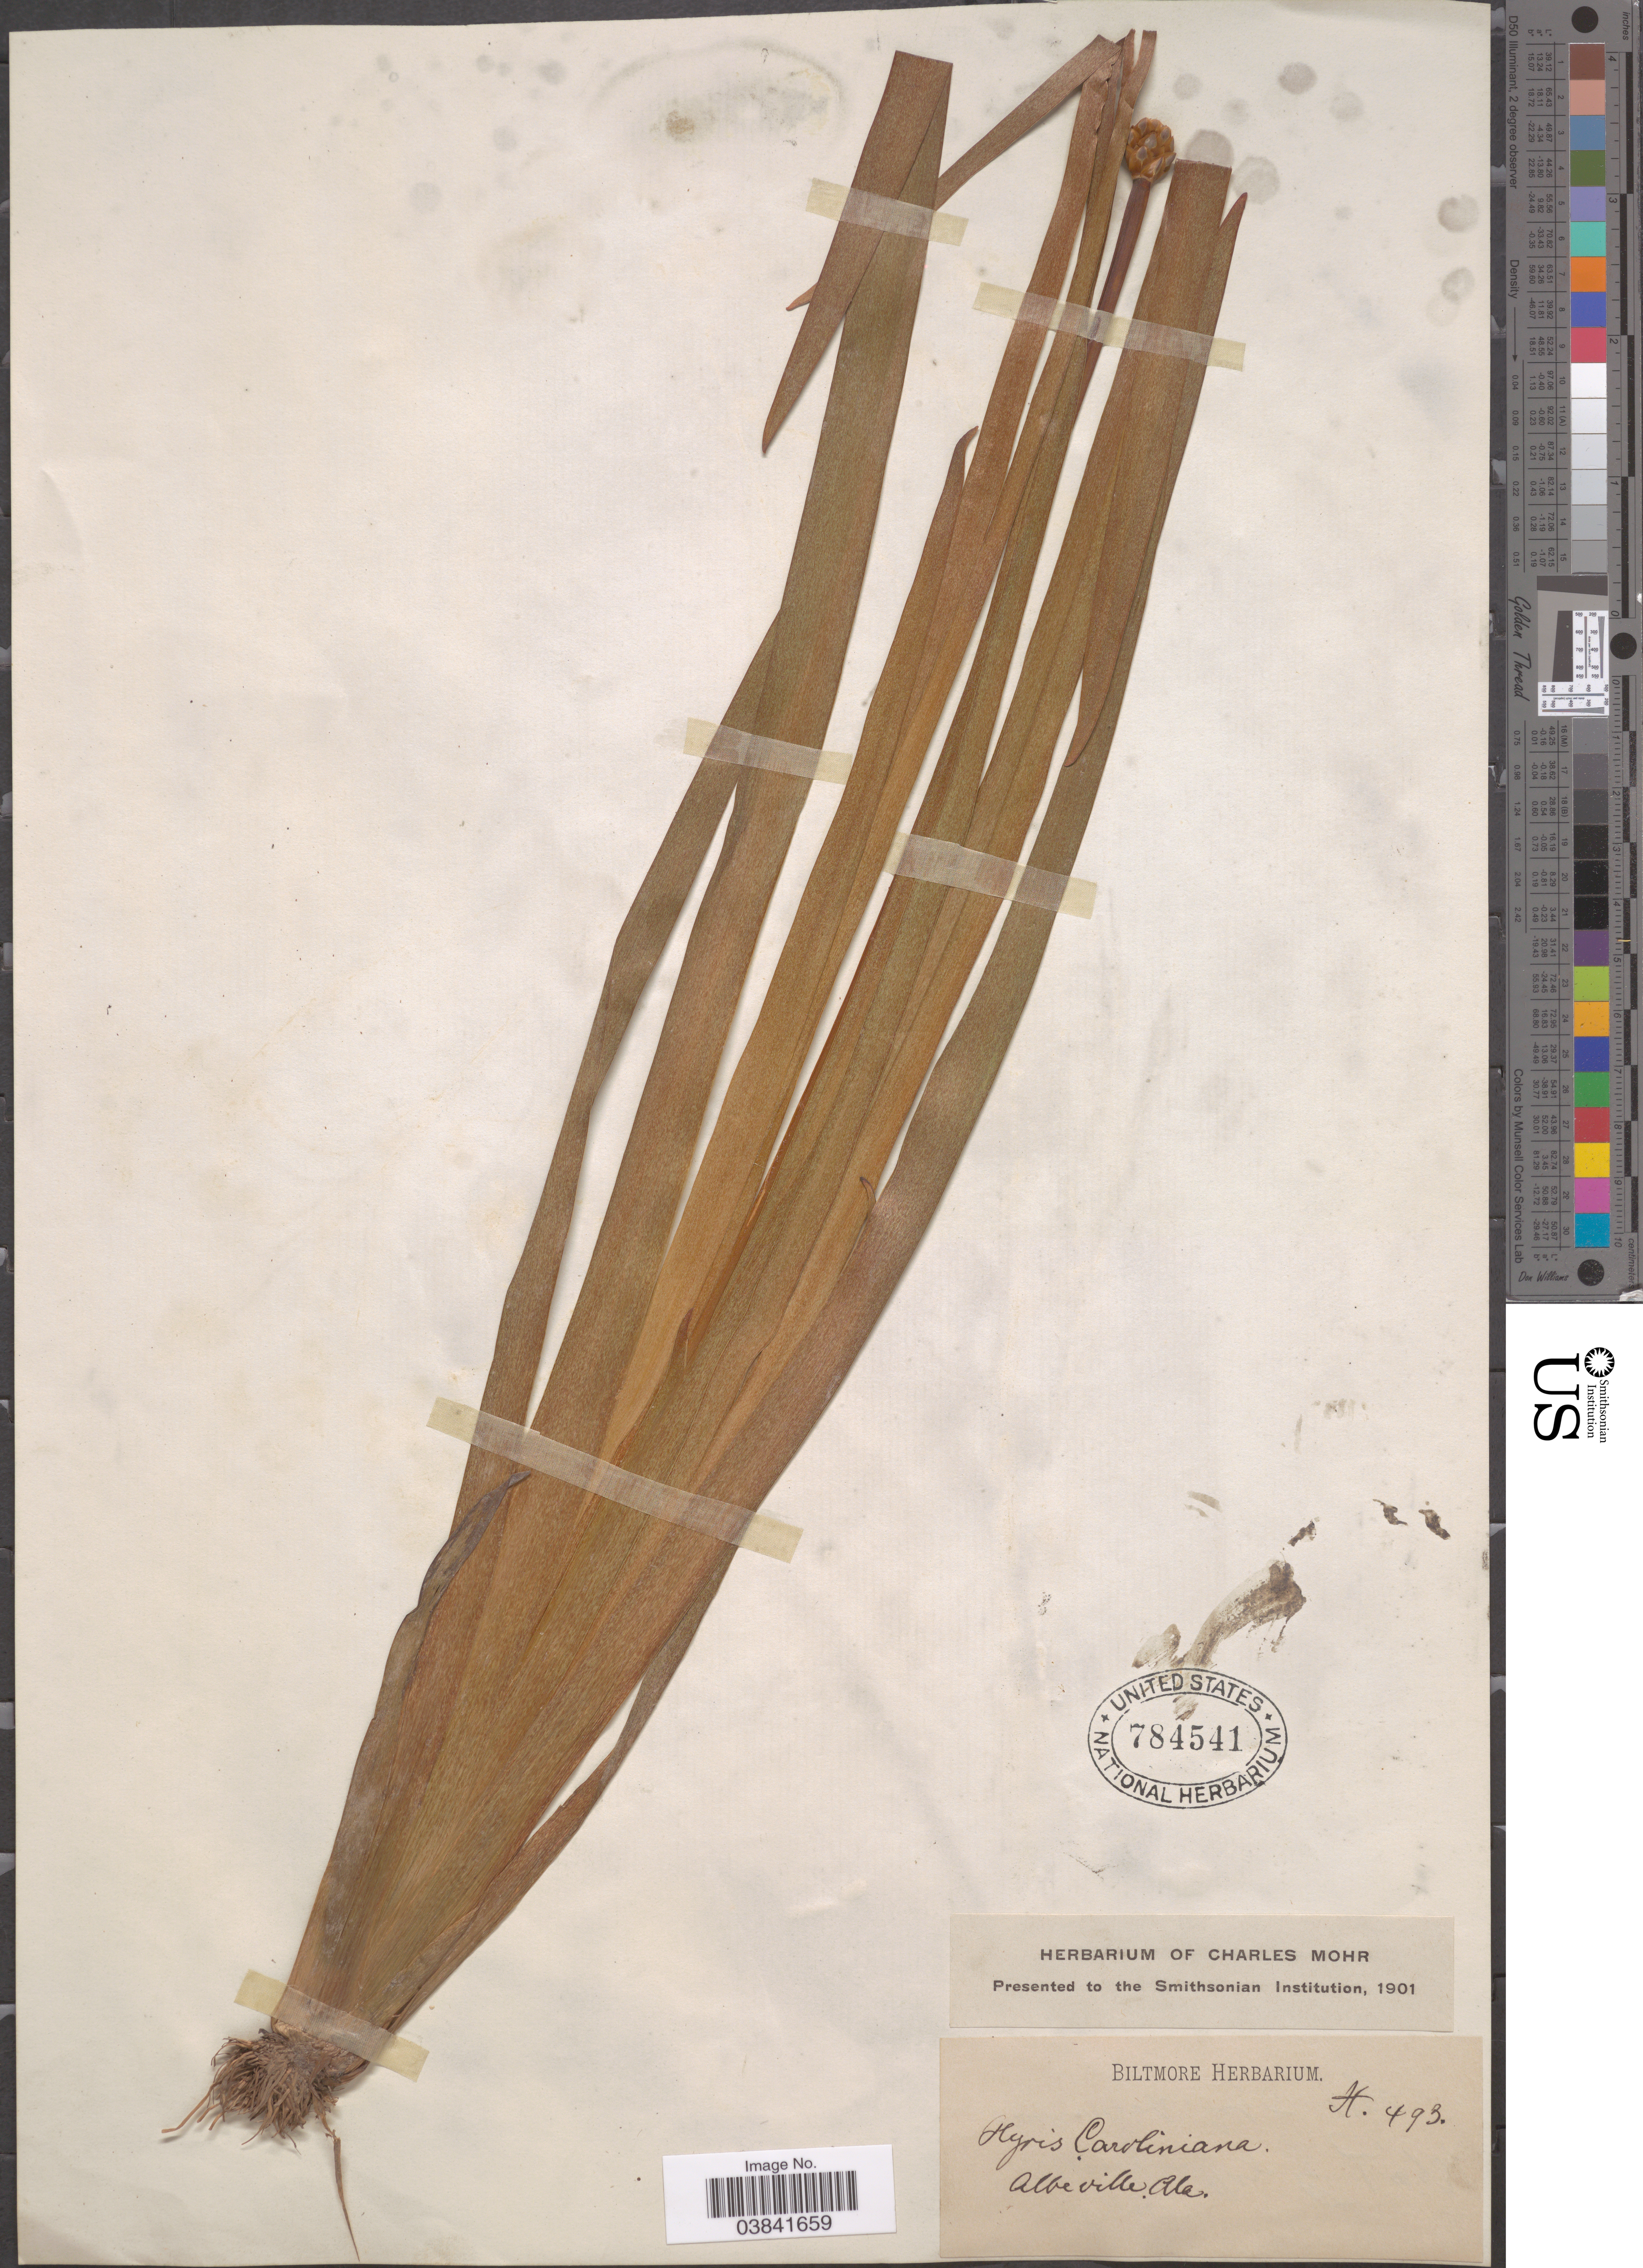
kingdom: Plantae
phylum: Tracheophyta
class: Liliopsida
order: Poales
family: Xyridaceae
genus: Xyris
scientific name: Xyris iridifolia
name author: Chapm.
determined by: Strong, Mark T., (BOT), Smithsonian Institution - National Museum of Natural History (UNITED STATES)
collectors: ex herb. Biltmore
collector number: H 493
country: United States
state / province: Alabama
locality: Albe ville.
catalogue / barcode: US 784541